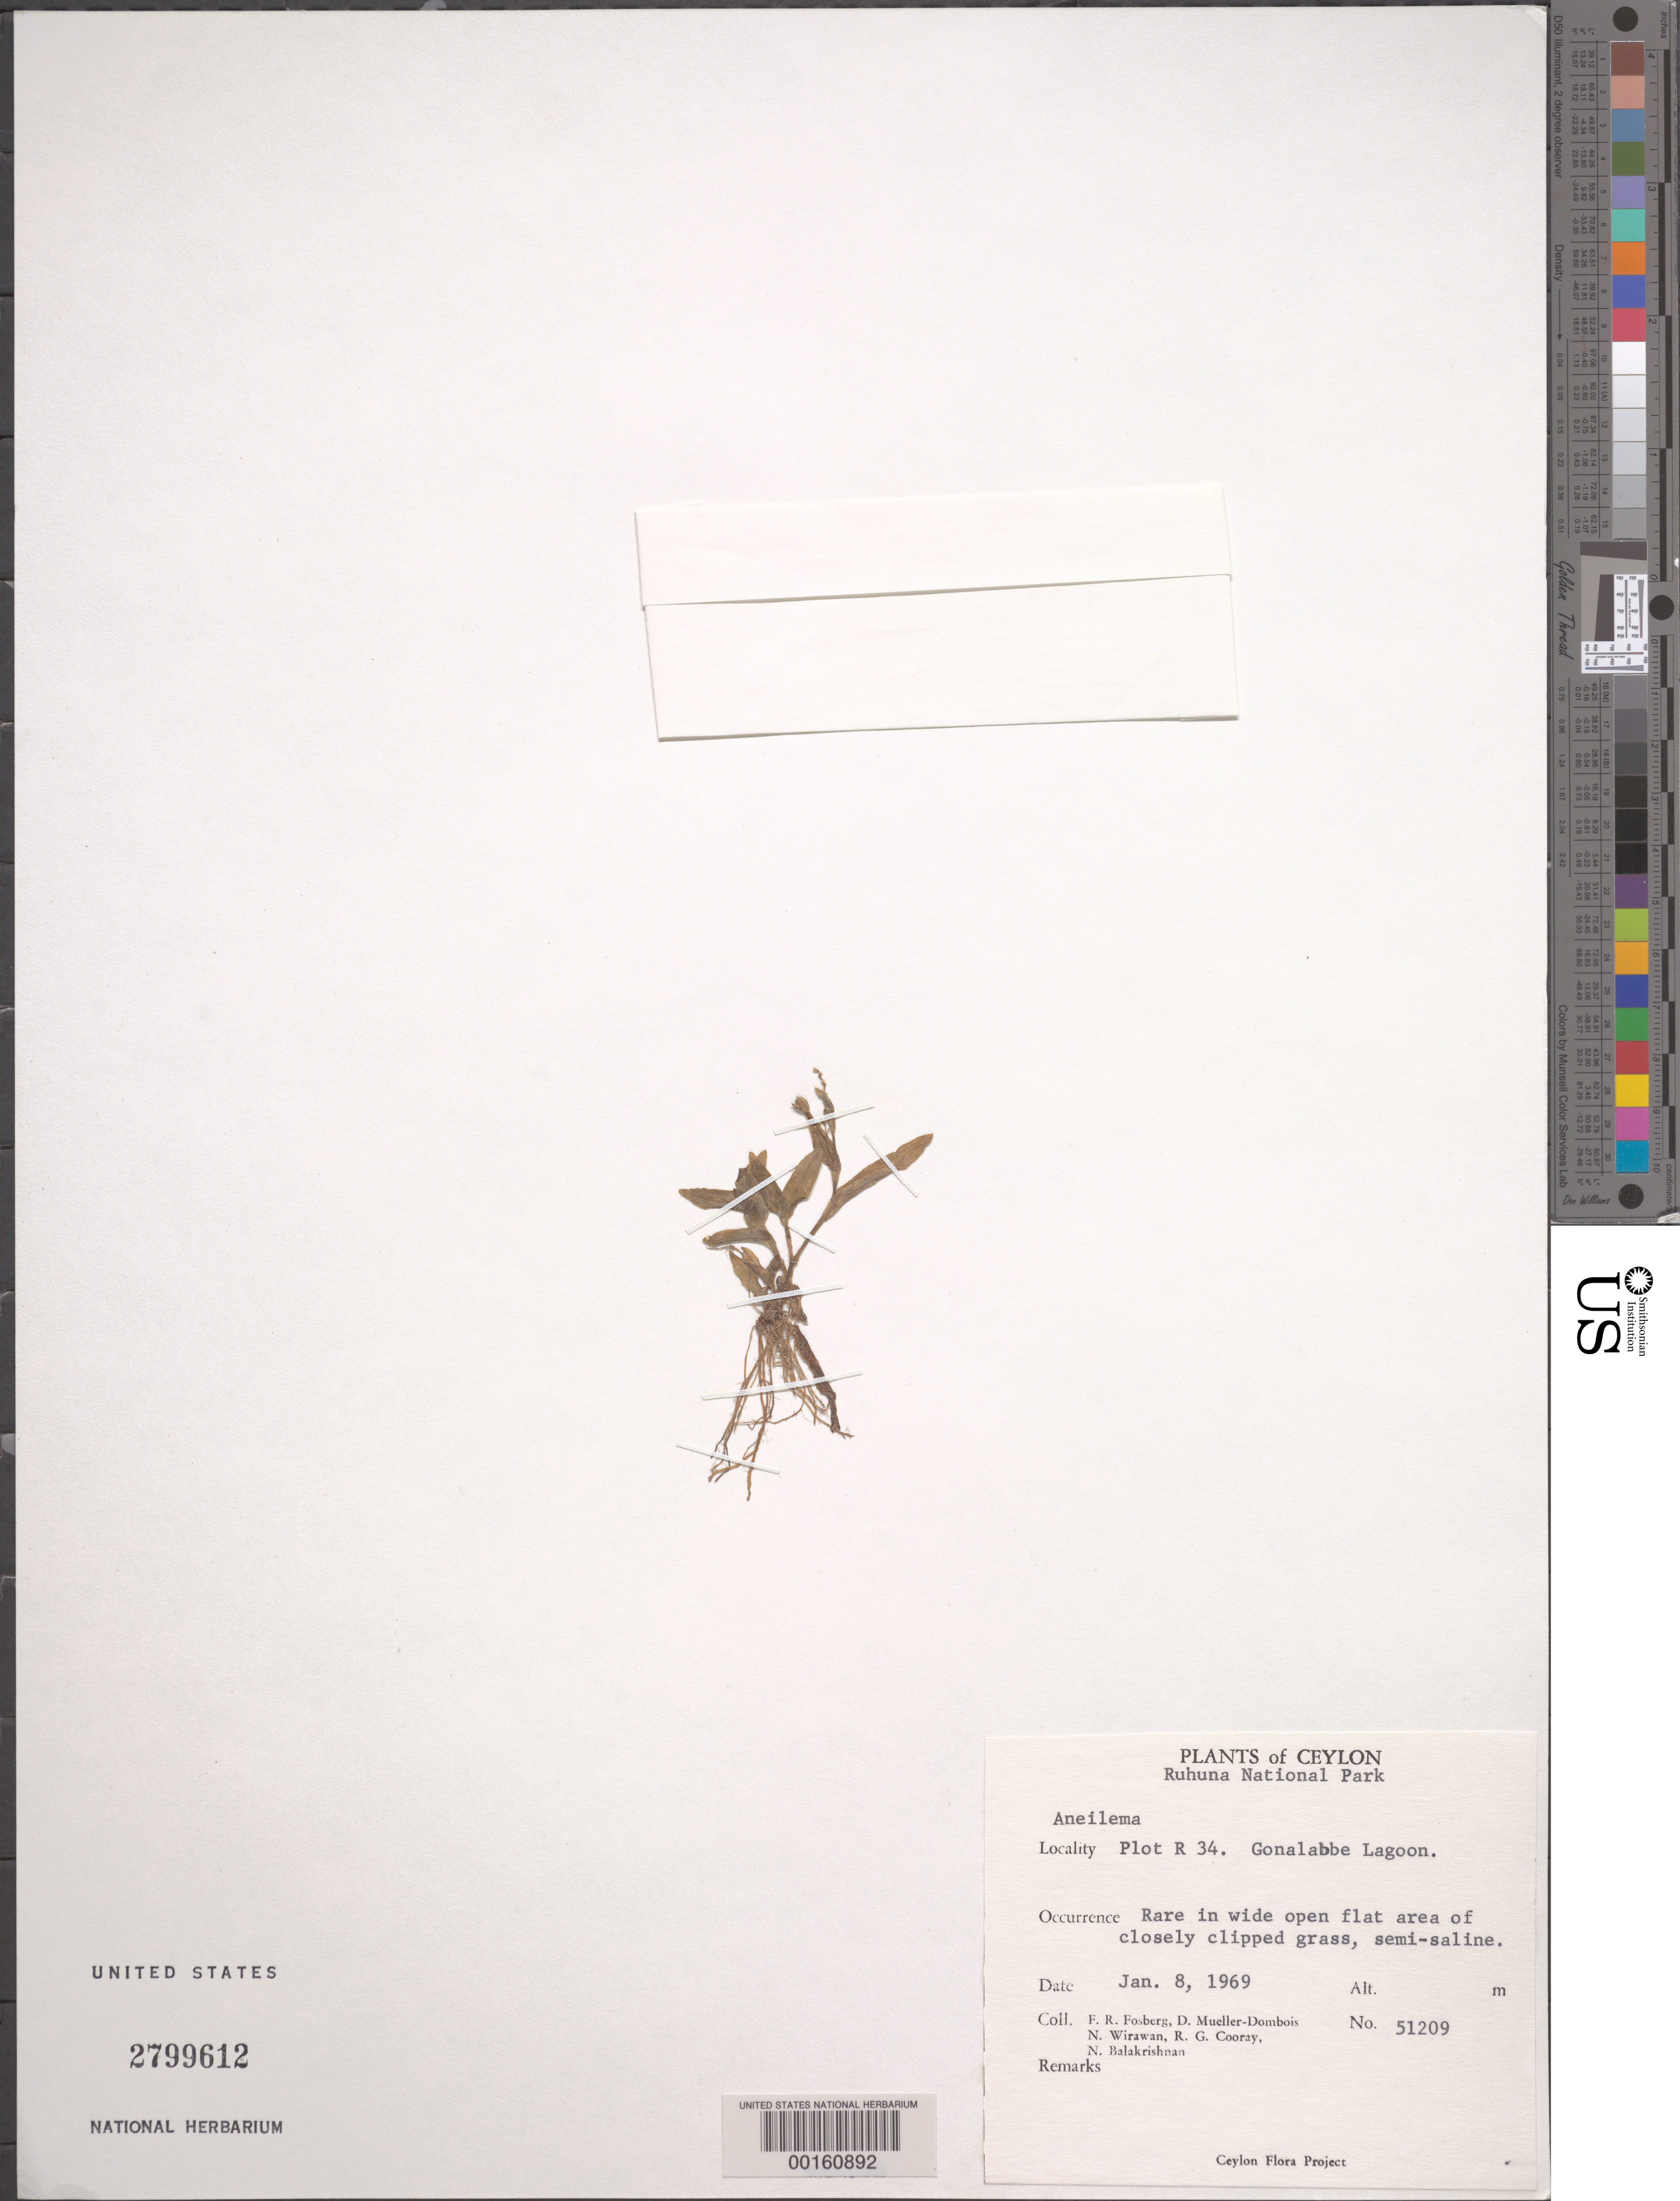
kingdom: Plantae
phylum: Tracheophyta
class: Liliopsida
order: Commelinales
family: Commelinaceae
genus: Murdannia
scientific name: Murdannia spirata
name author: (L.) G. Brückn.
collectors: F. R. Fosberg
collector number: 51209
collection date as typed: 08 Jan 1969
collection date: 1969-01-08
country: Sri Lanka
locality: Gonalabbe lagoon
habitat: Open flat area, semi-saline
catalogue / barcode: US 2799612